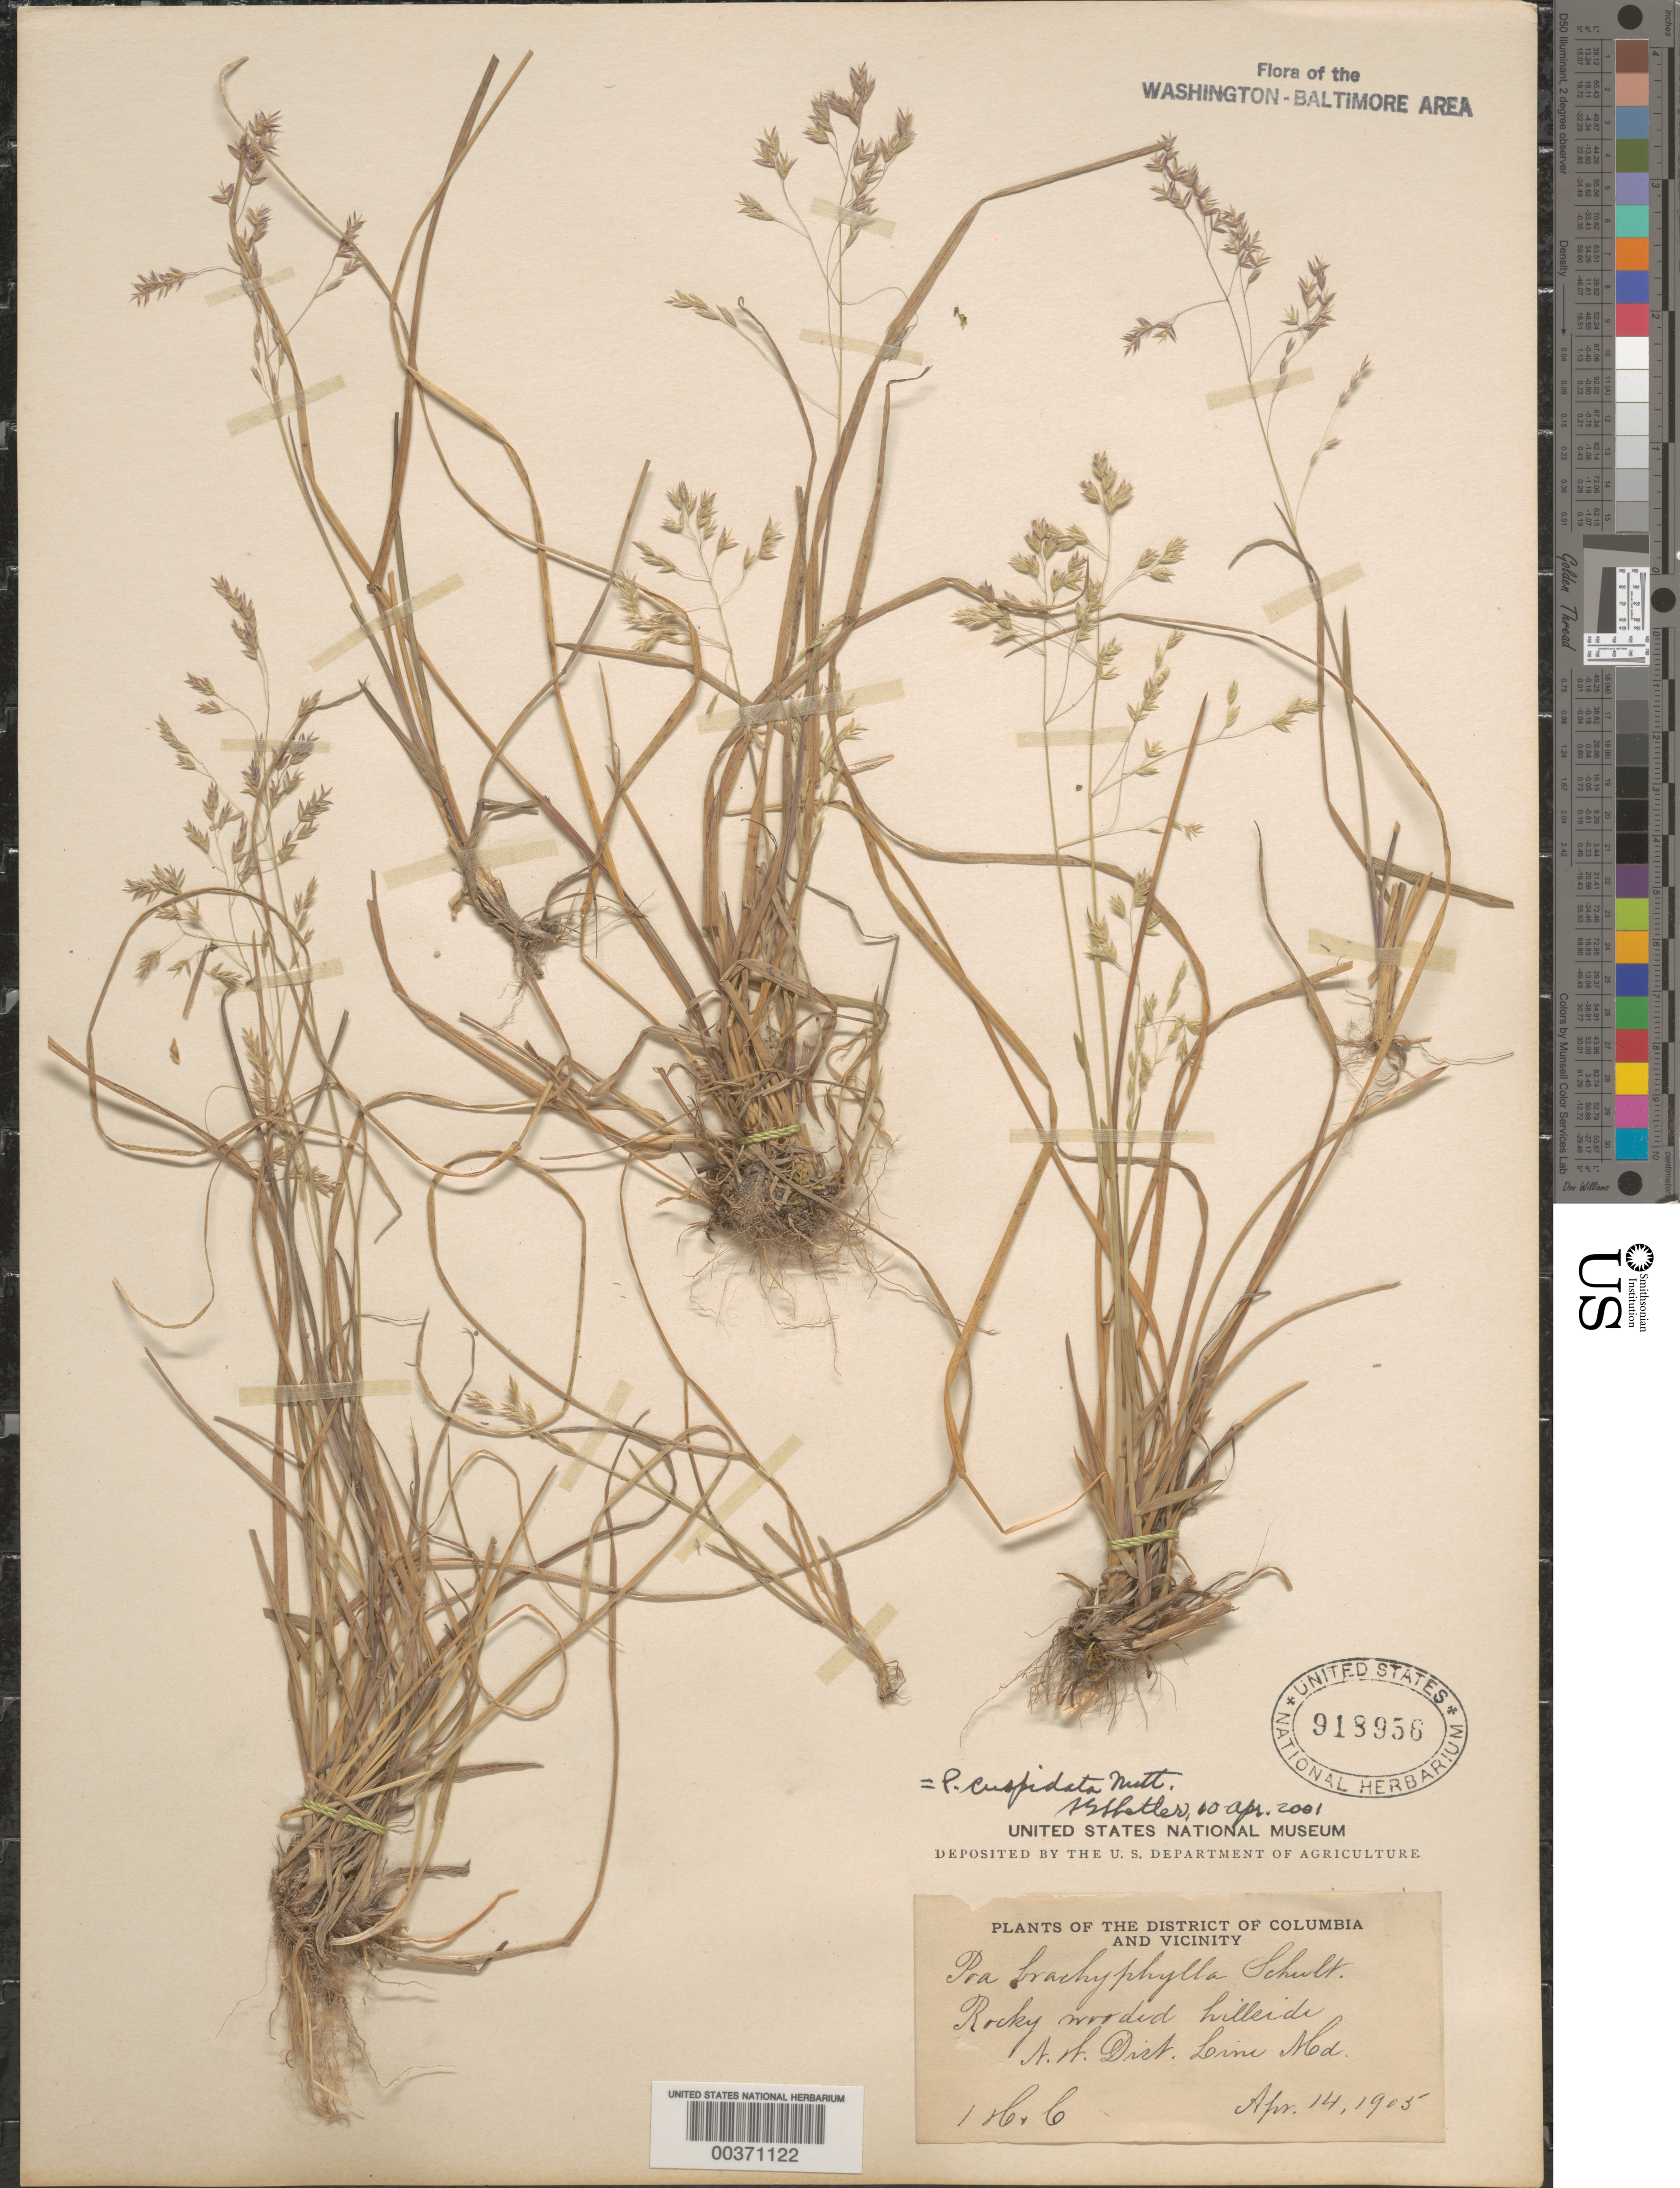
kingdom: Plantae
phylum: Tracheophyta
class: Liliopsida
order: Poales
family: Poaceae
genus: Poa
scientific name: Poa cuspidata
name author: Nutt.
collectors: A. S. Hitchcock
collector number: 1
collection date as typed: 14 Apr 1905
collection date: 1905-04-14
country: United States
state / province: Maryland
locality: NW District Line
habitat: Rodky wooded hillside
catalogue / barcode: US 918956